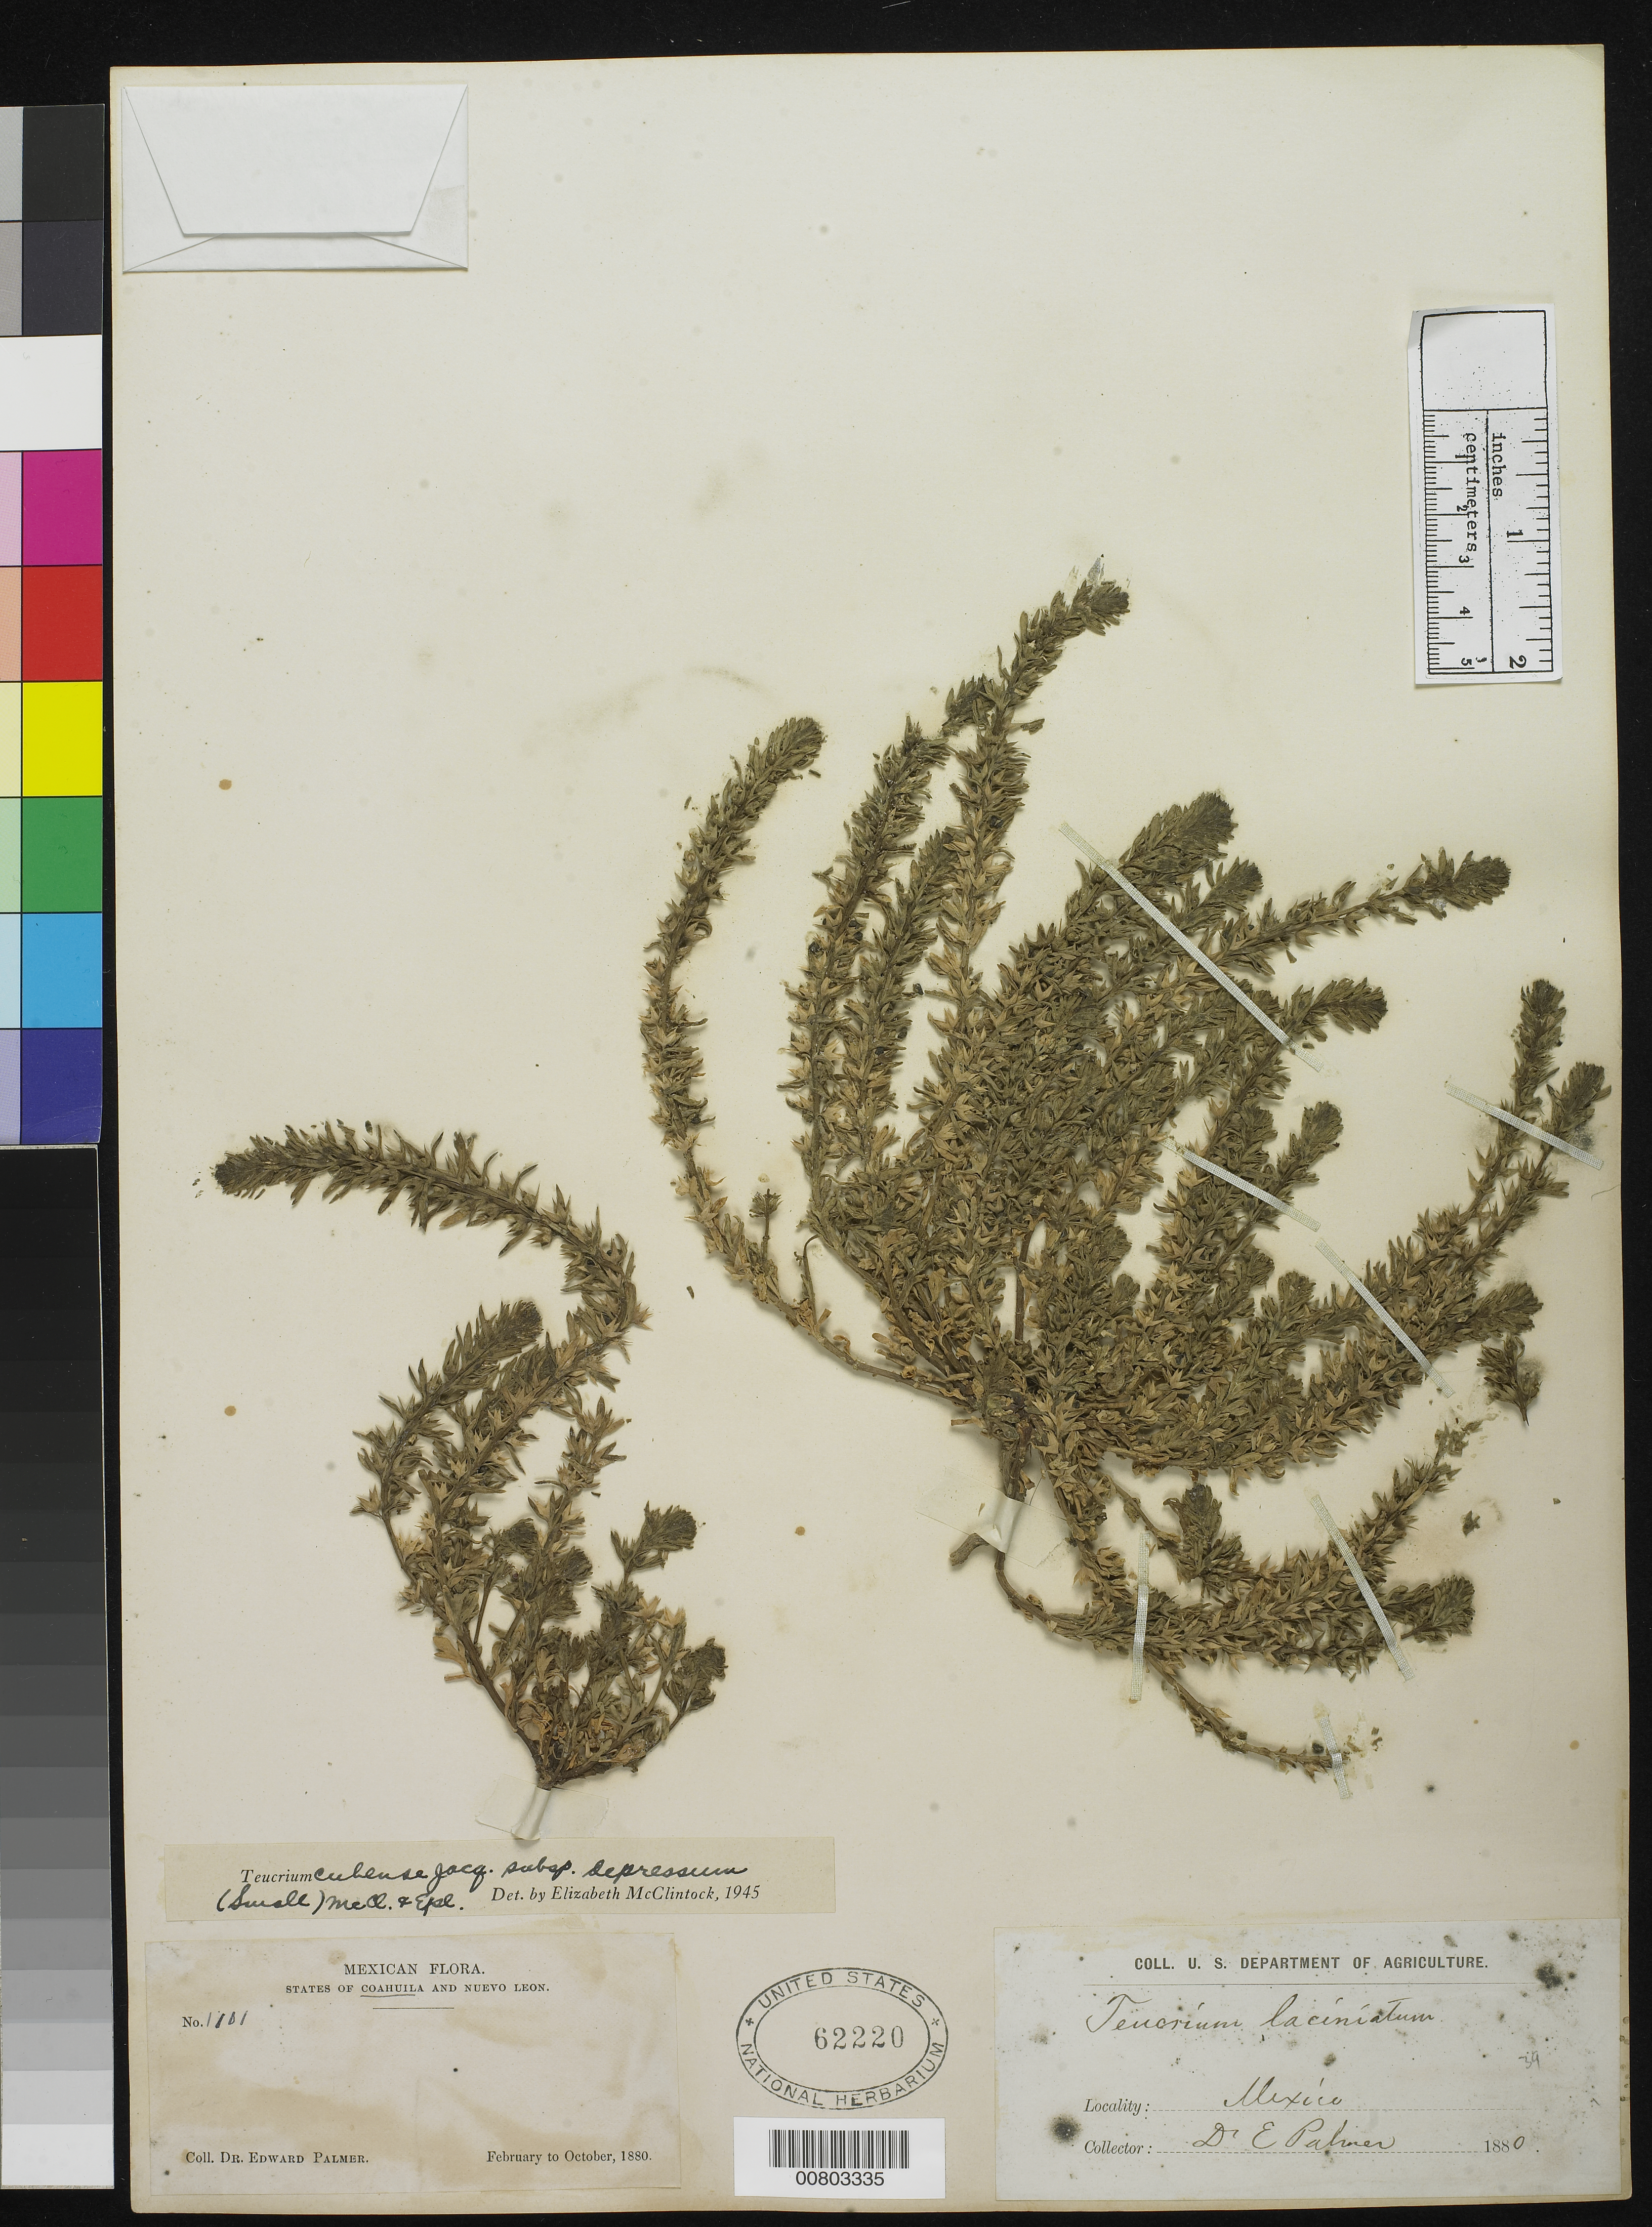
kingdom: Plantae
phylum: Tracheophyta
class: Magnoliopsida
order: Lamiales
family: Lamiaceae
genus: Teucrium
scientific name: Teucrium cubense subsp. depressum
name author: (Small) E. M. McClint. & Epling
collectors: E. Palmer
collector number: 1101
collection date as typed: Feb 1880 to -- Oct 1880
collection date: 1880-02/1880-10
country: Mexico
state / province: Coahuila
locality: Coahuila.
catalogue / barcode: US 62220